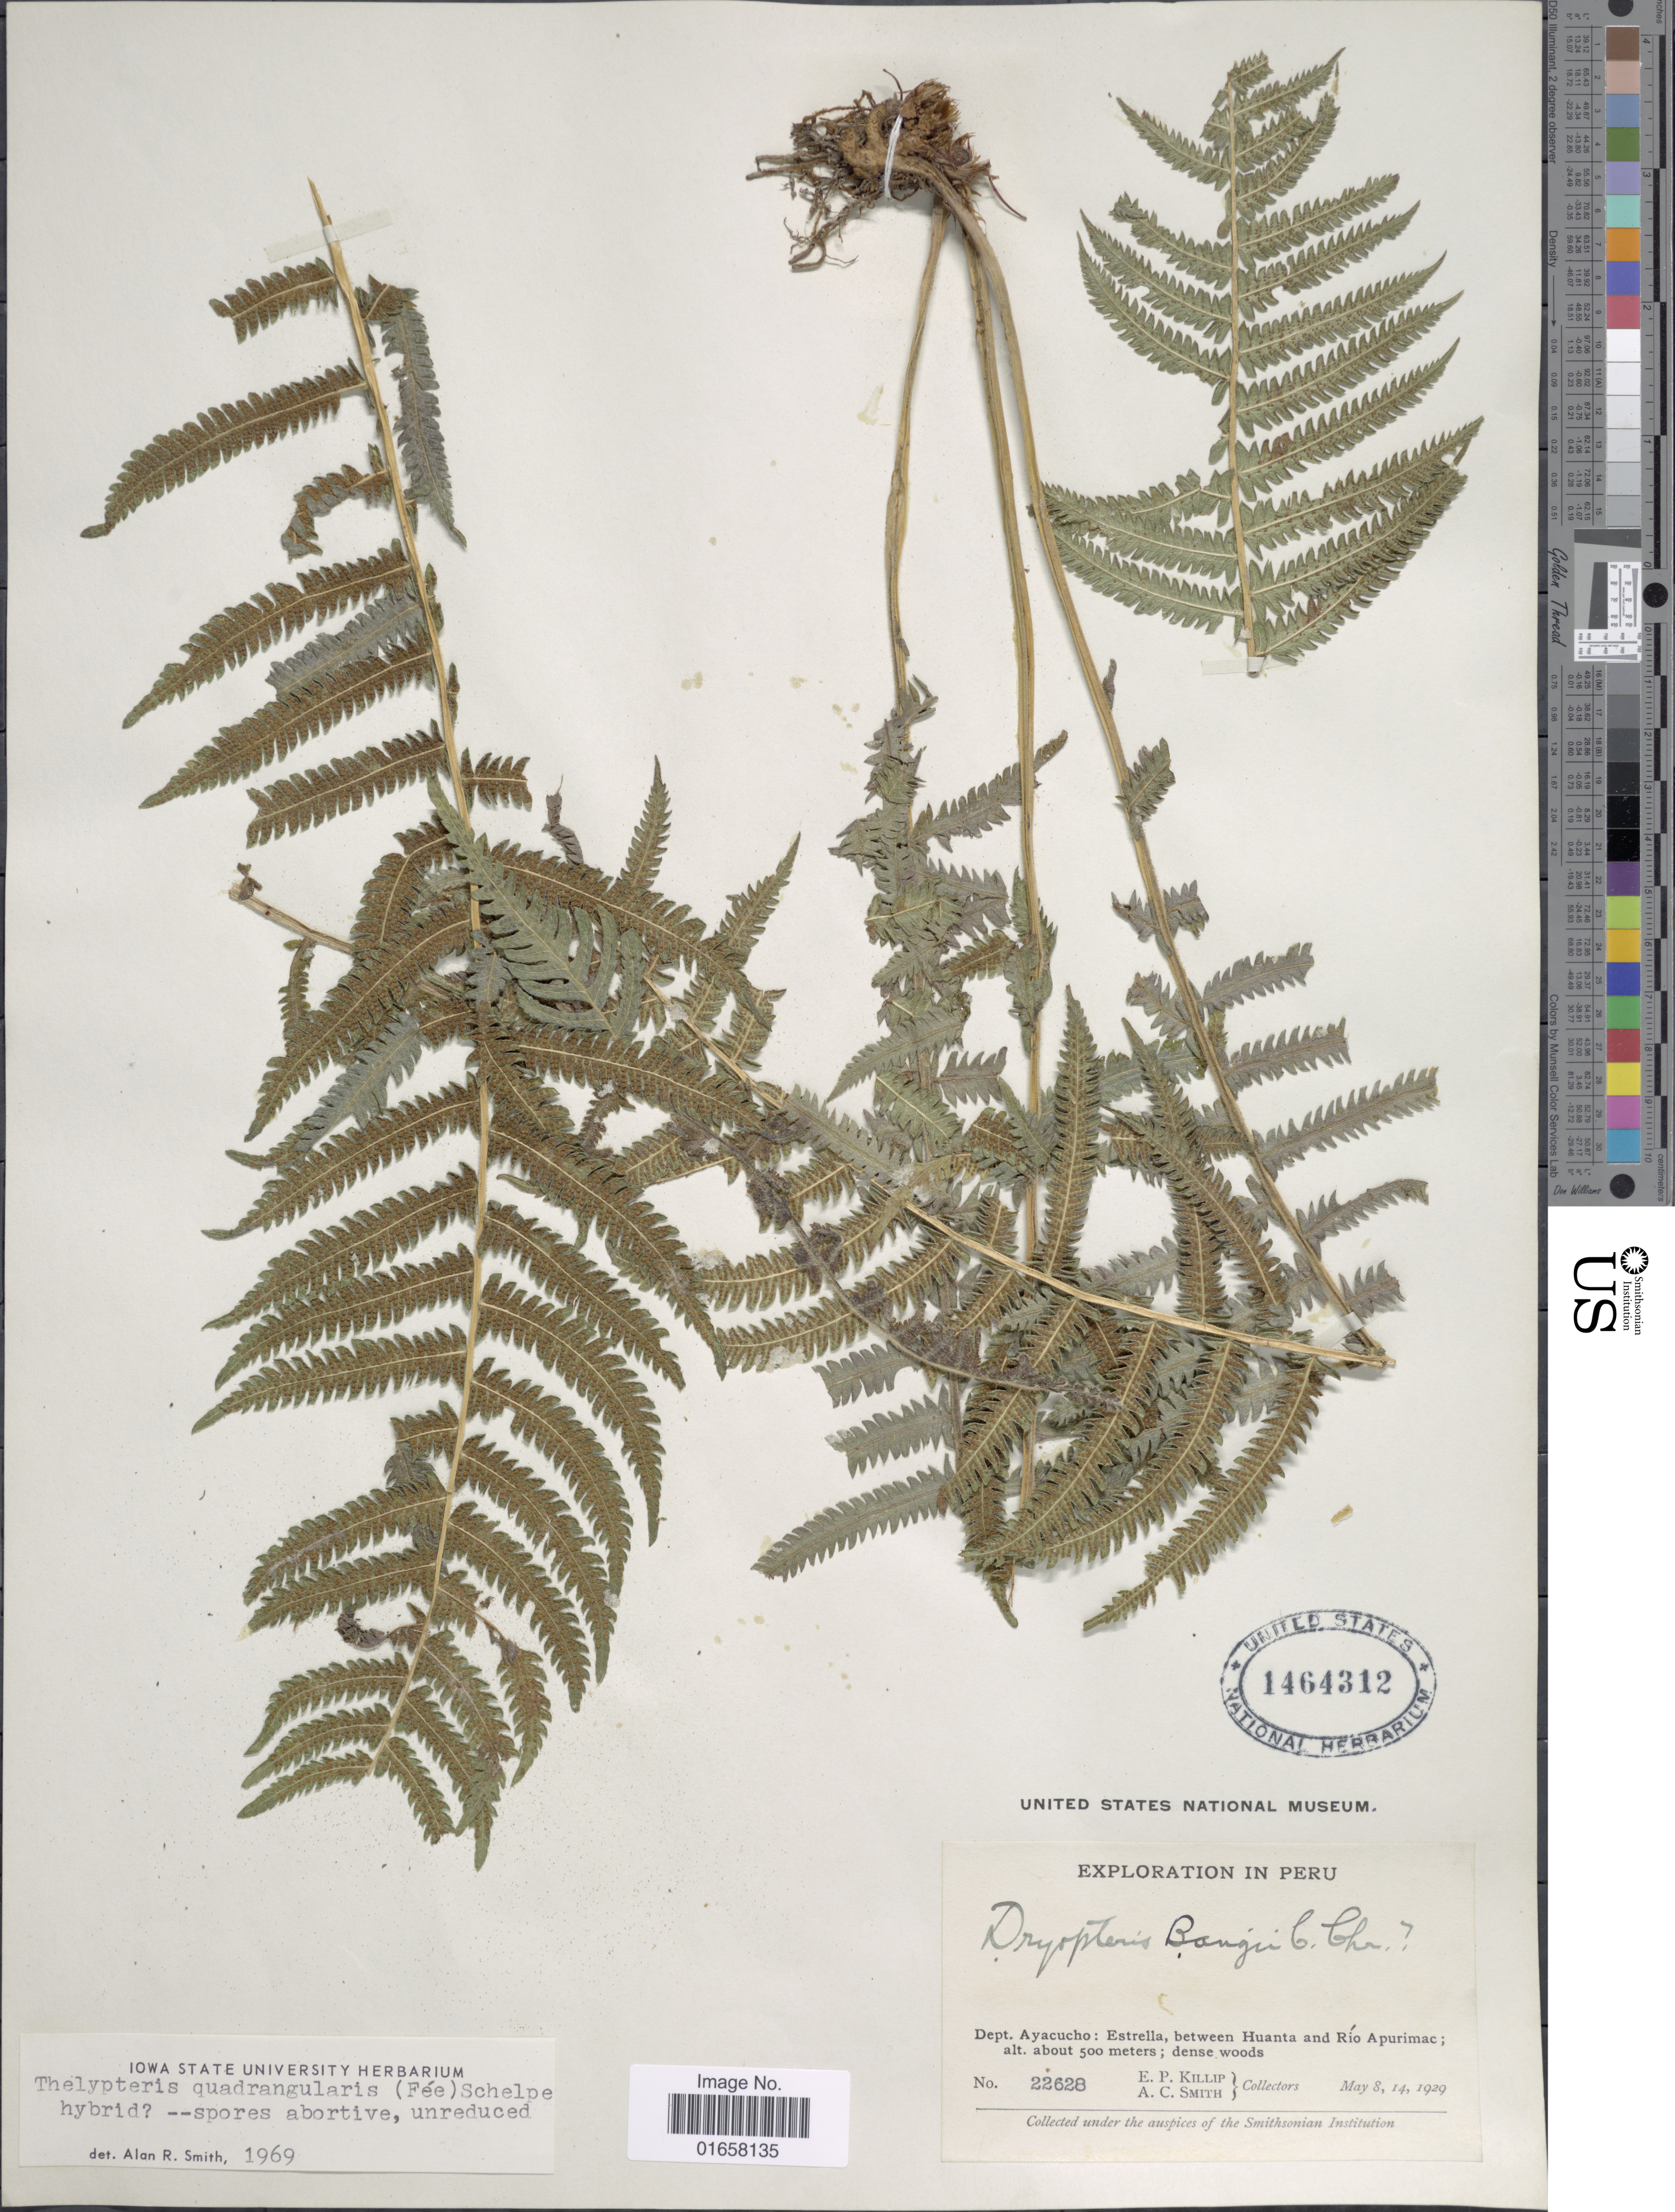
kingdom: Plantae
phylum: Tracheophyta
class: Polypodiopsida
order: Polypodiales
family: Thelypteridaceae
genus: Christella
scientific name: Christella hispidula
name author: (Decne.) Holttum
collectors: E. P. Killip & A. C. Smith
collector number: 22628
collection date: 1929-05-08/1929-05-14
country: Peru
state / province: Ayacucho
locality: Peru, Dept. Ayacucho: Estrella, between Huanta and Río Apurimac.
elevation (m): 500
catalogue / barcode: US 1464312